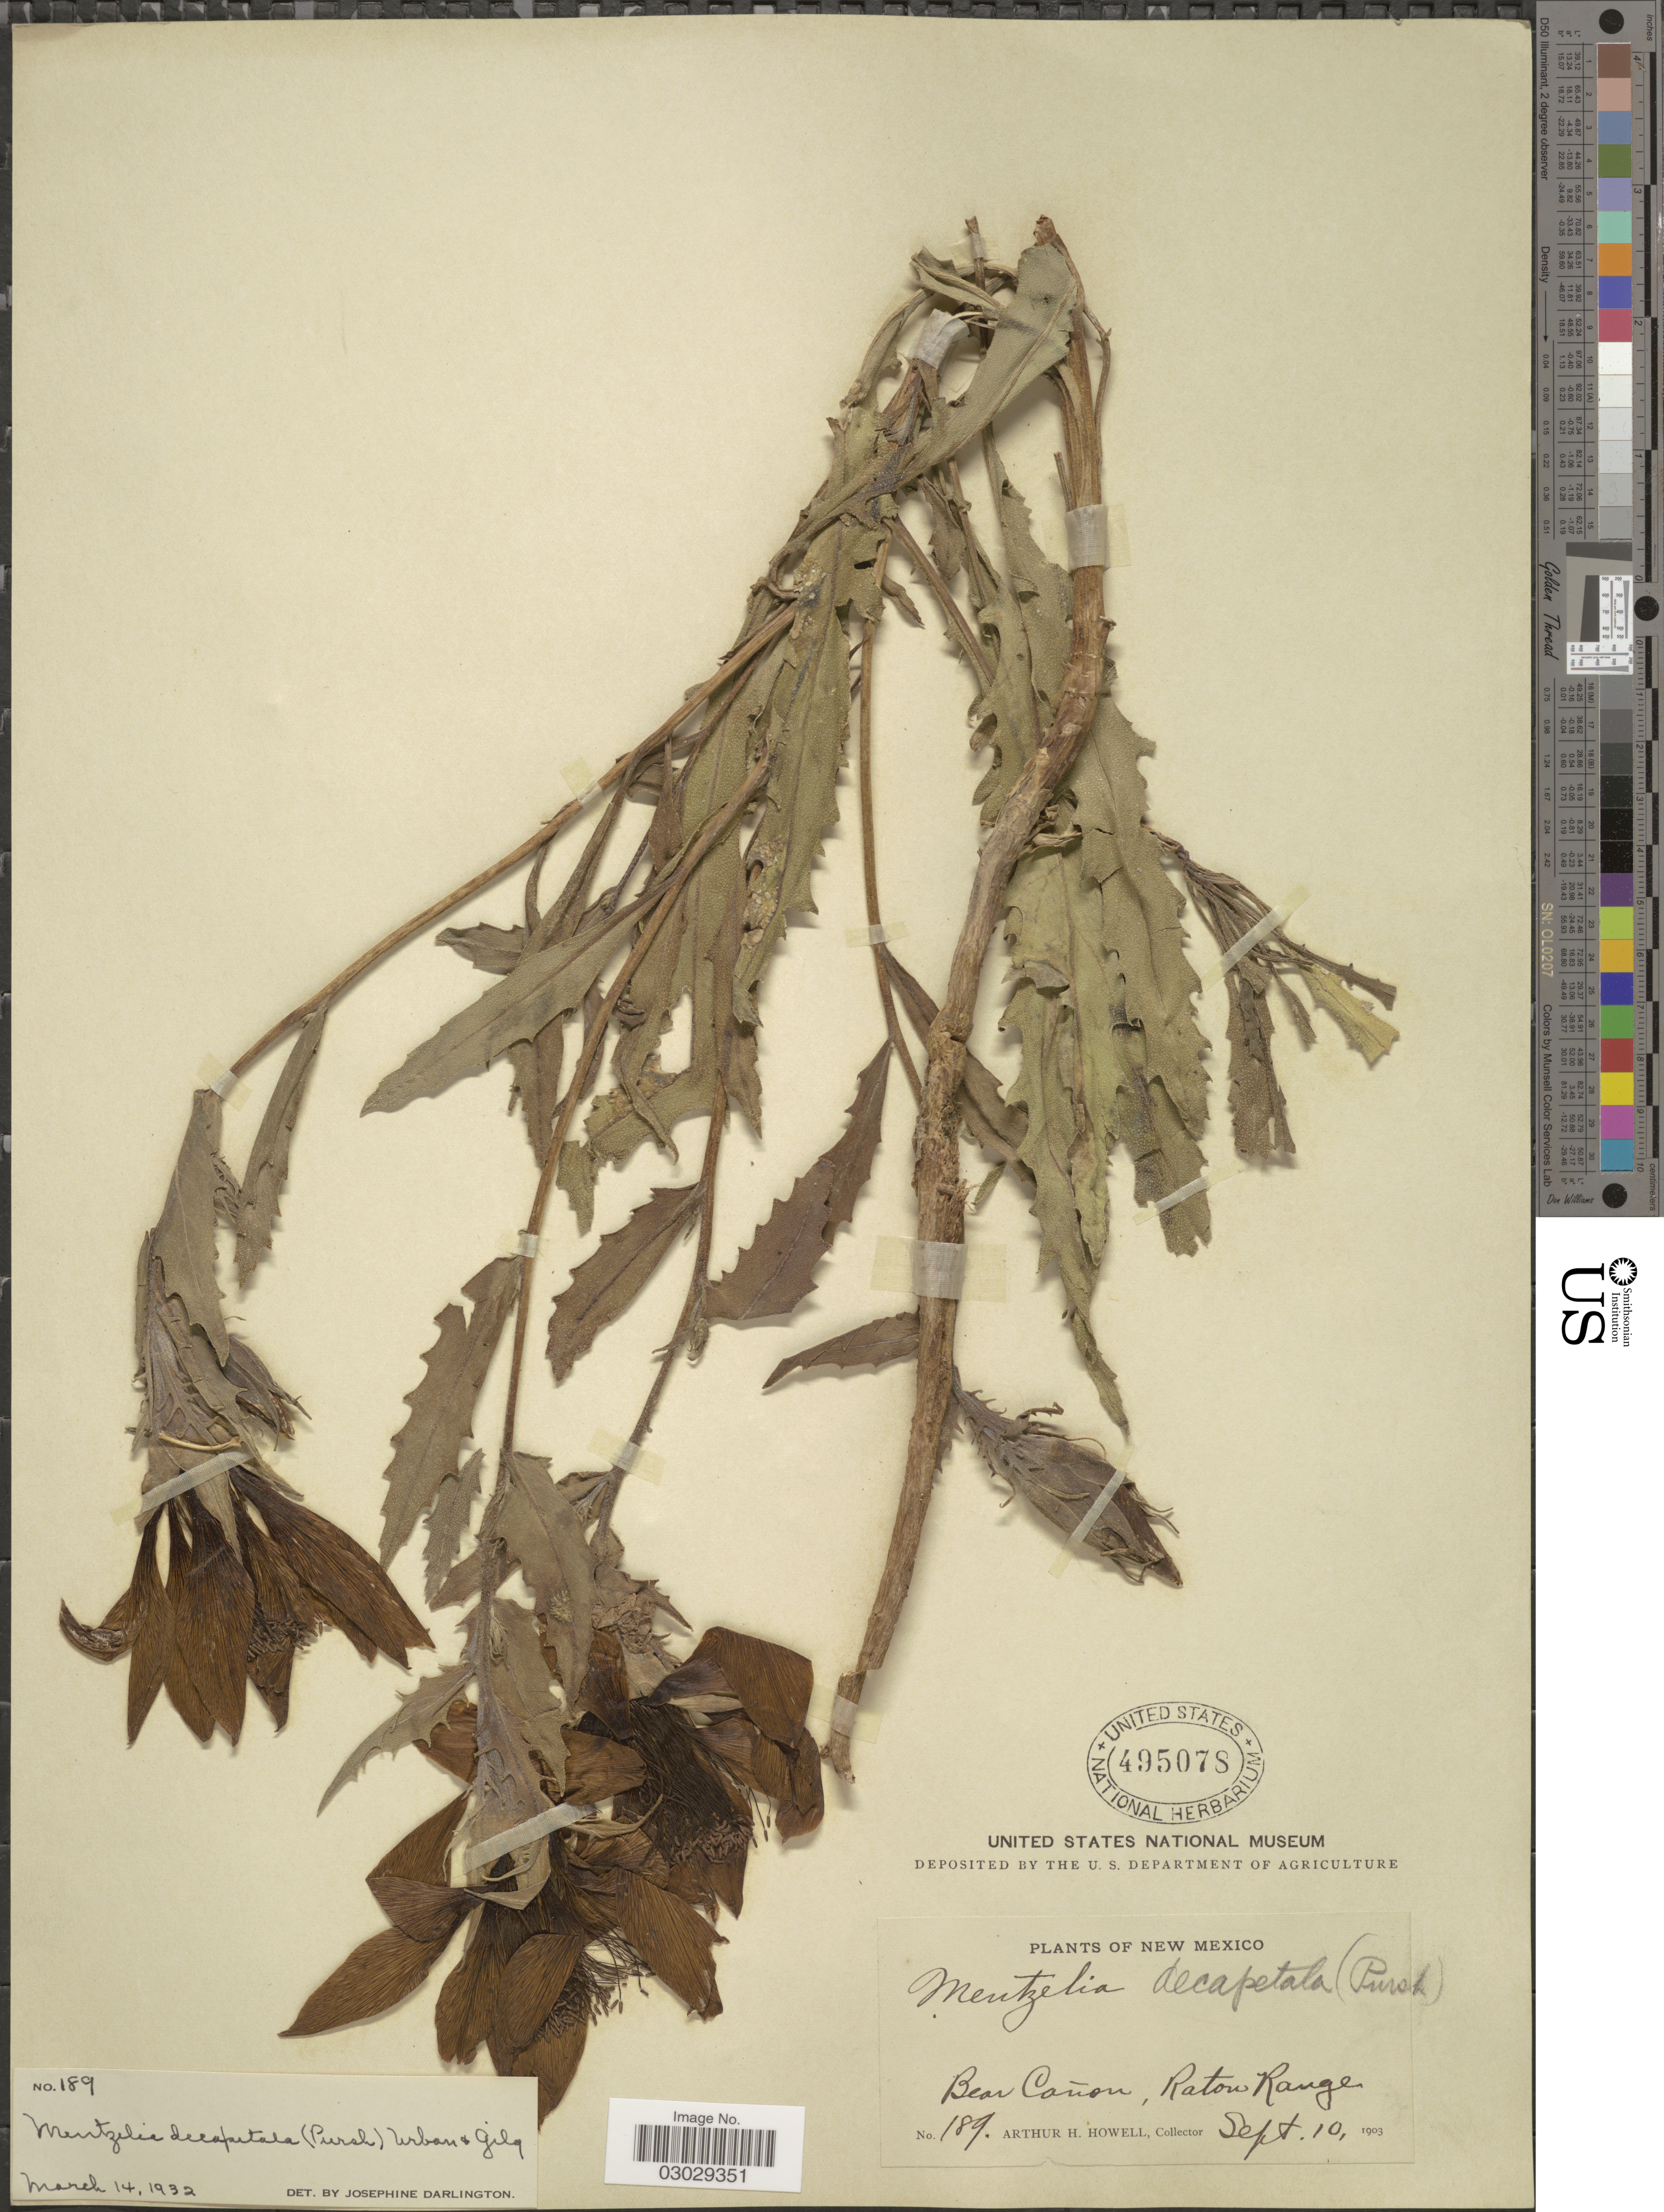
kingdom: Plantae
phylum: Tracheophyta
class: Magnoliopsida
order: Cornales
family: Loasaceae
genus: Mentzelia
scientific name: Mentzelia decapetala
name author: (Sims) Urb.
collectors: A. Howell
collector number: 189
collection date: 1903-09-10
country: United States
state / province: New Mexico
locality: Bear Cañon, Raton Range.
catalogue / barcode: US 495078